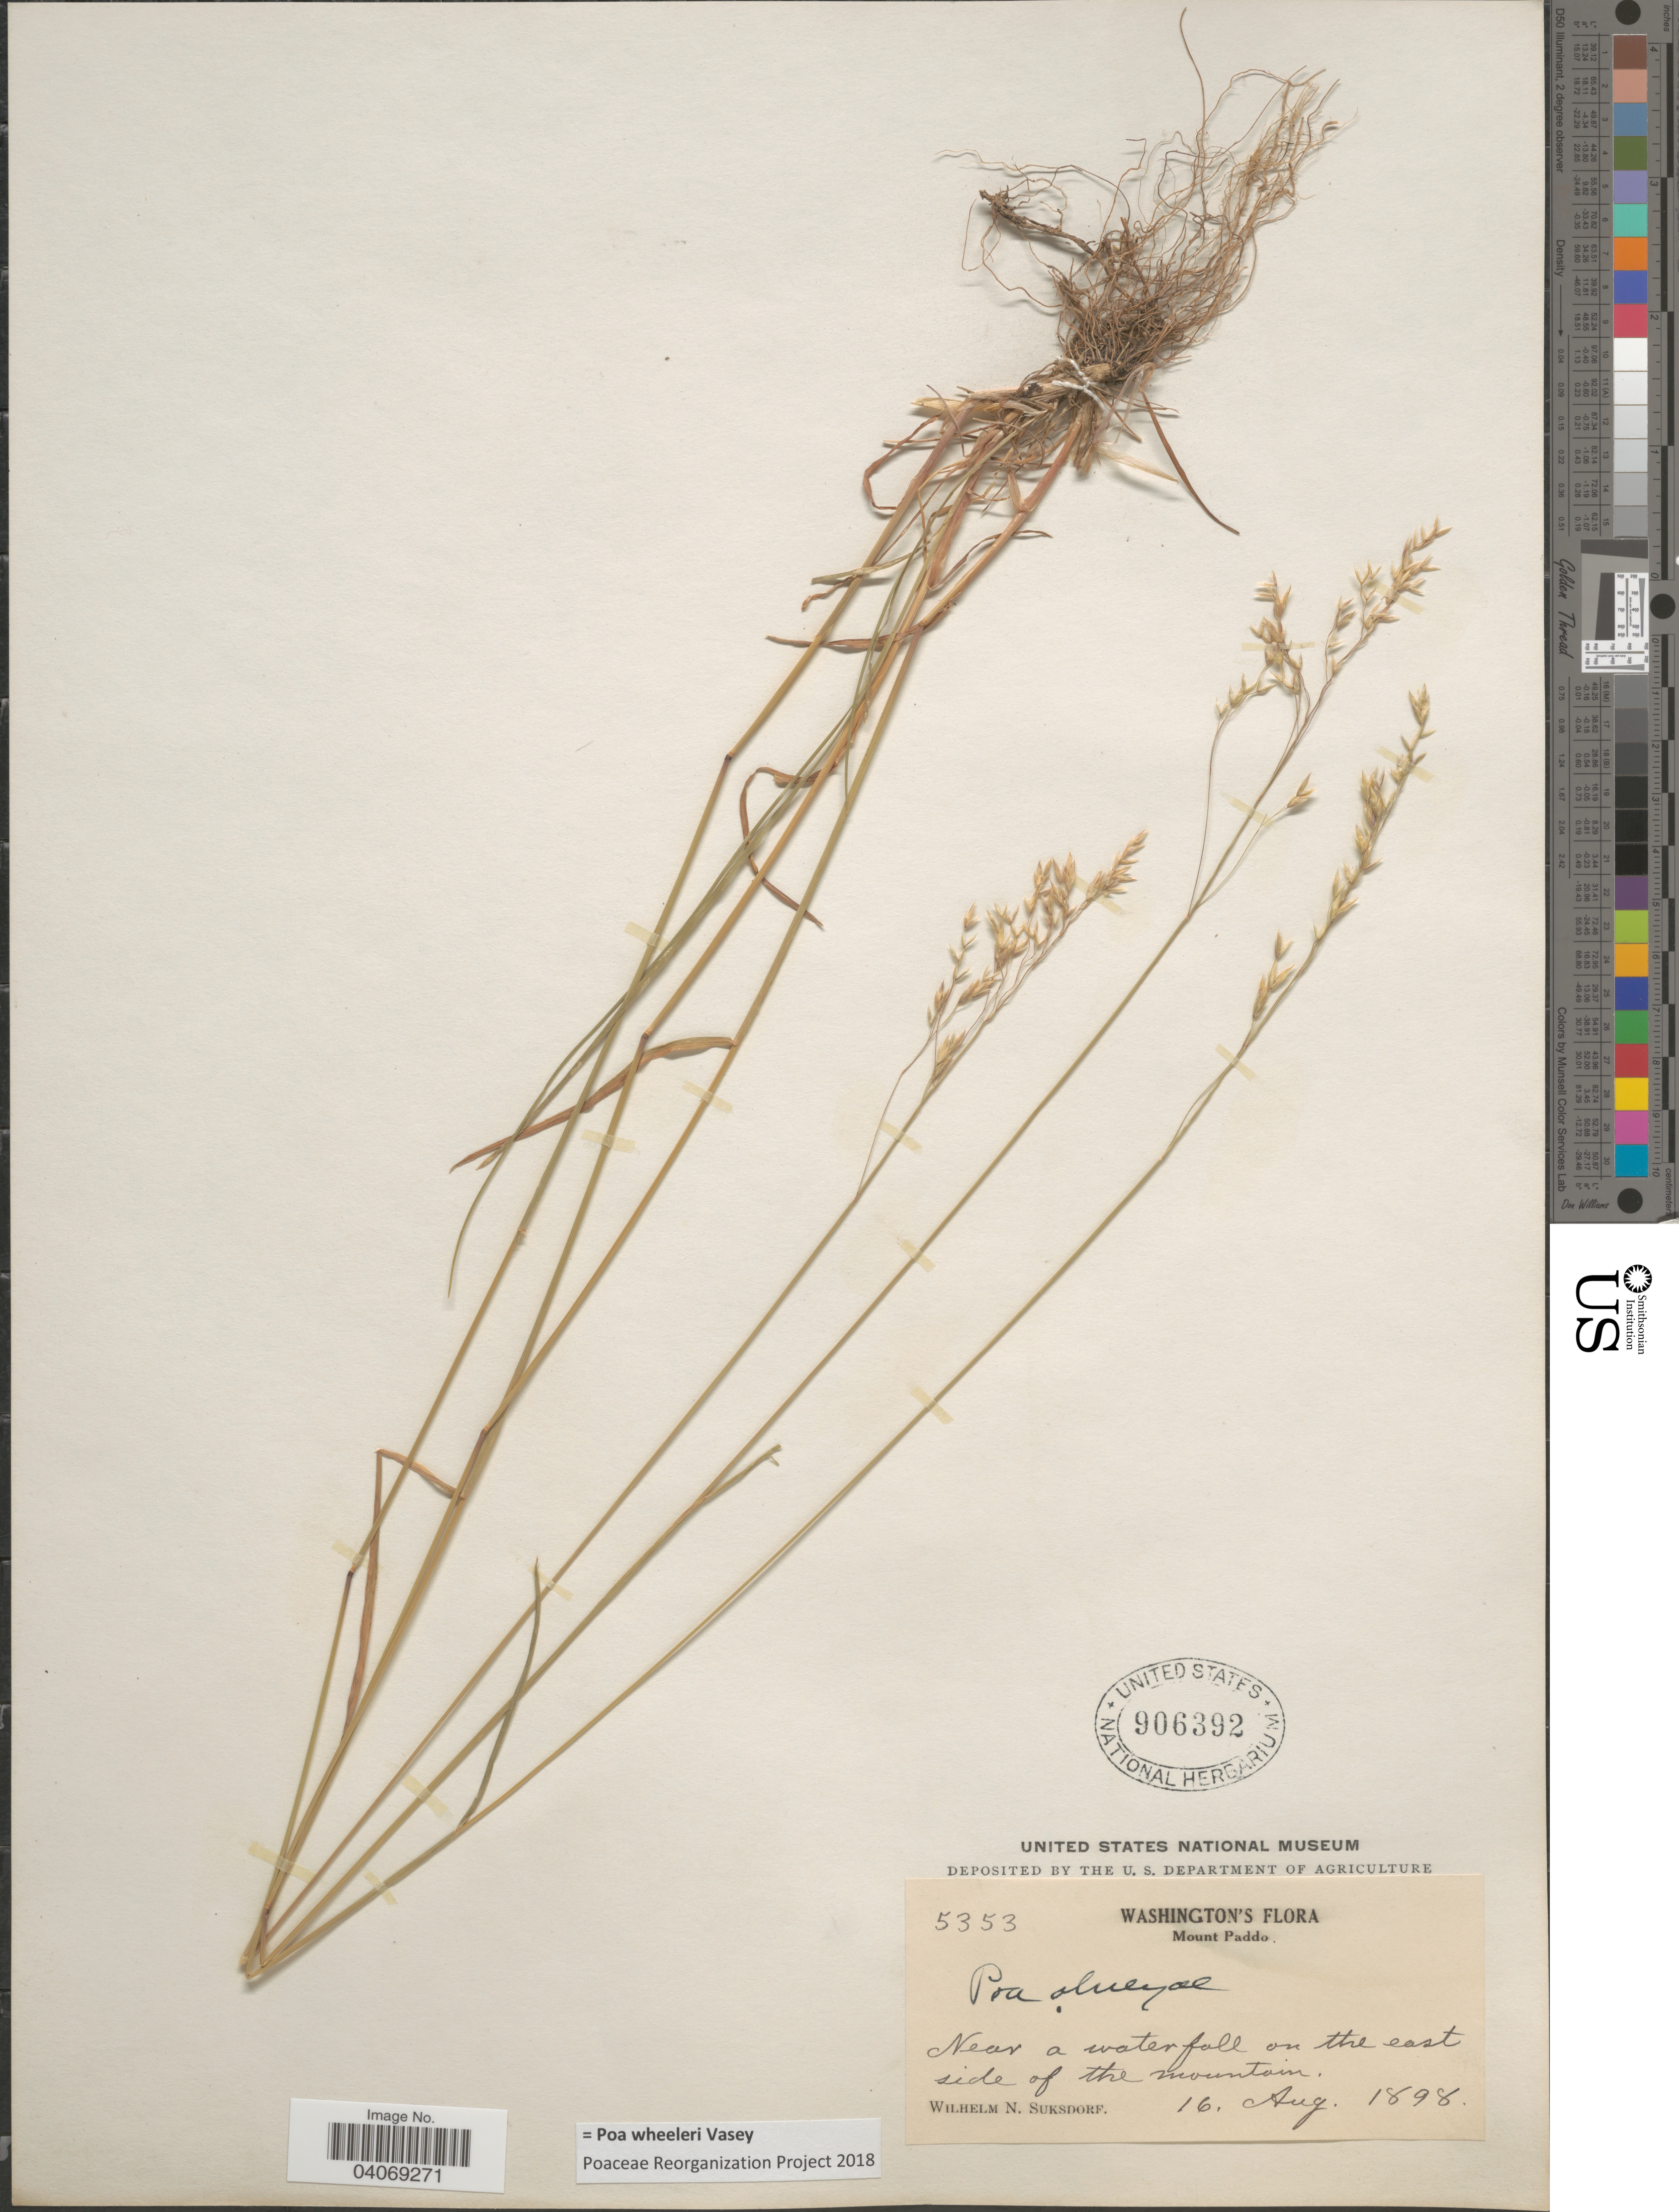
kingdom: Plantae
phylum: Tracheophyta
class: Liliopsida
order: Poales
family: Poaceae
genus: Poa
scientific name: Poa wheeleri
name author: Vasey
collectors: W. N. Suksdorf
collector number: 5353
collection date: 1898-08-16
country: United States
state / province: Washington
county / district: Skamania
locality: Mount Paddo. Near a waterfall on the east side of the mountain.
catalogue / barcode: US 906392